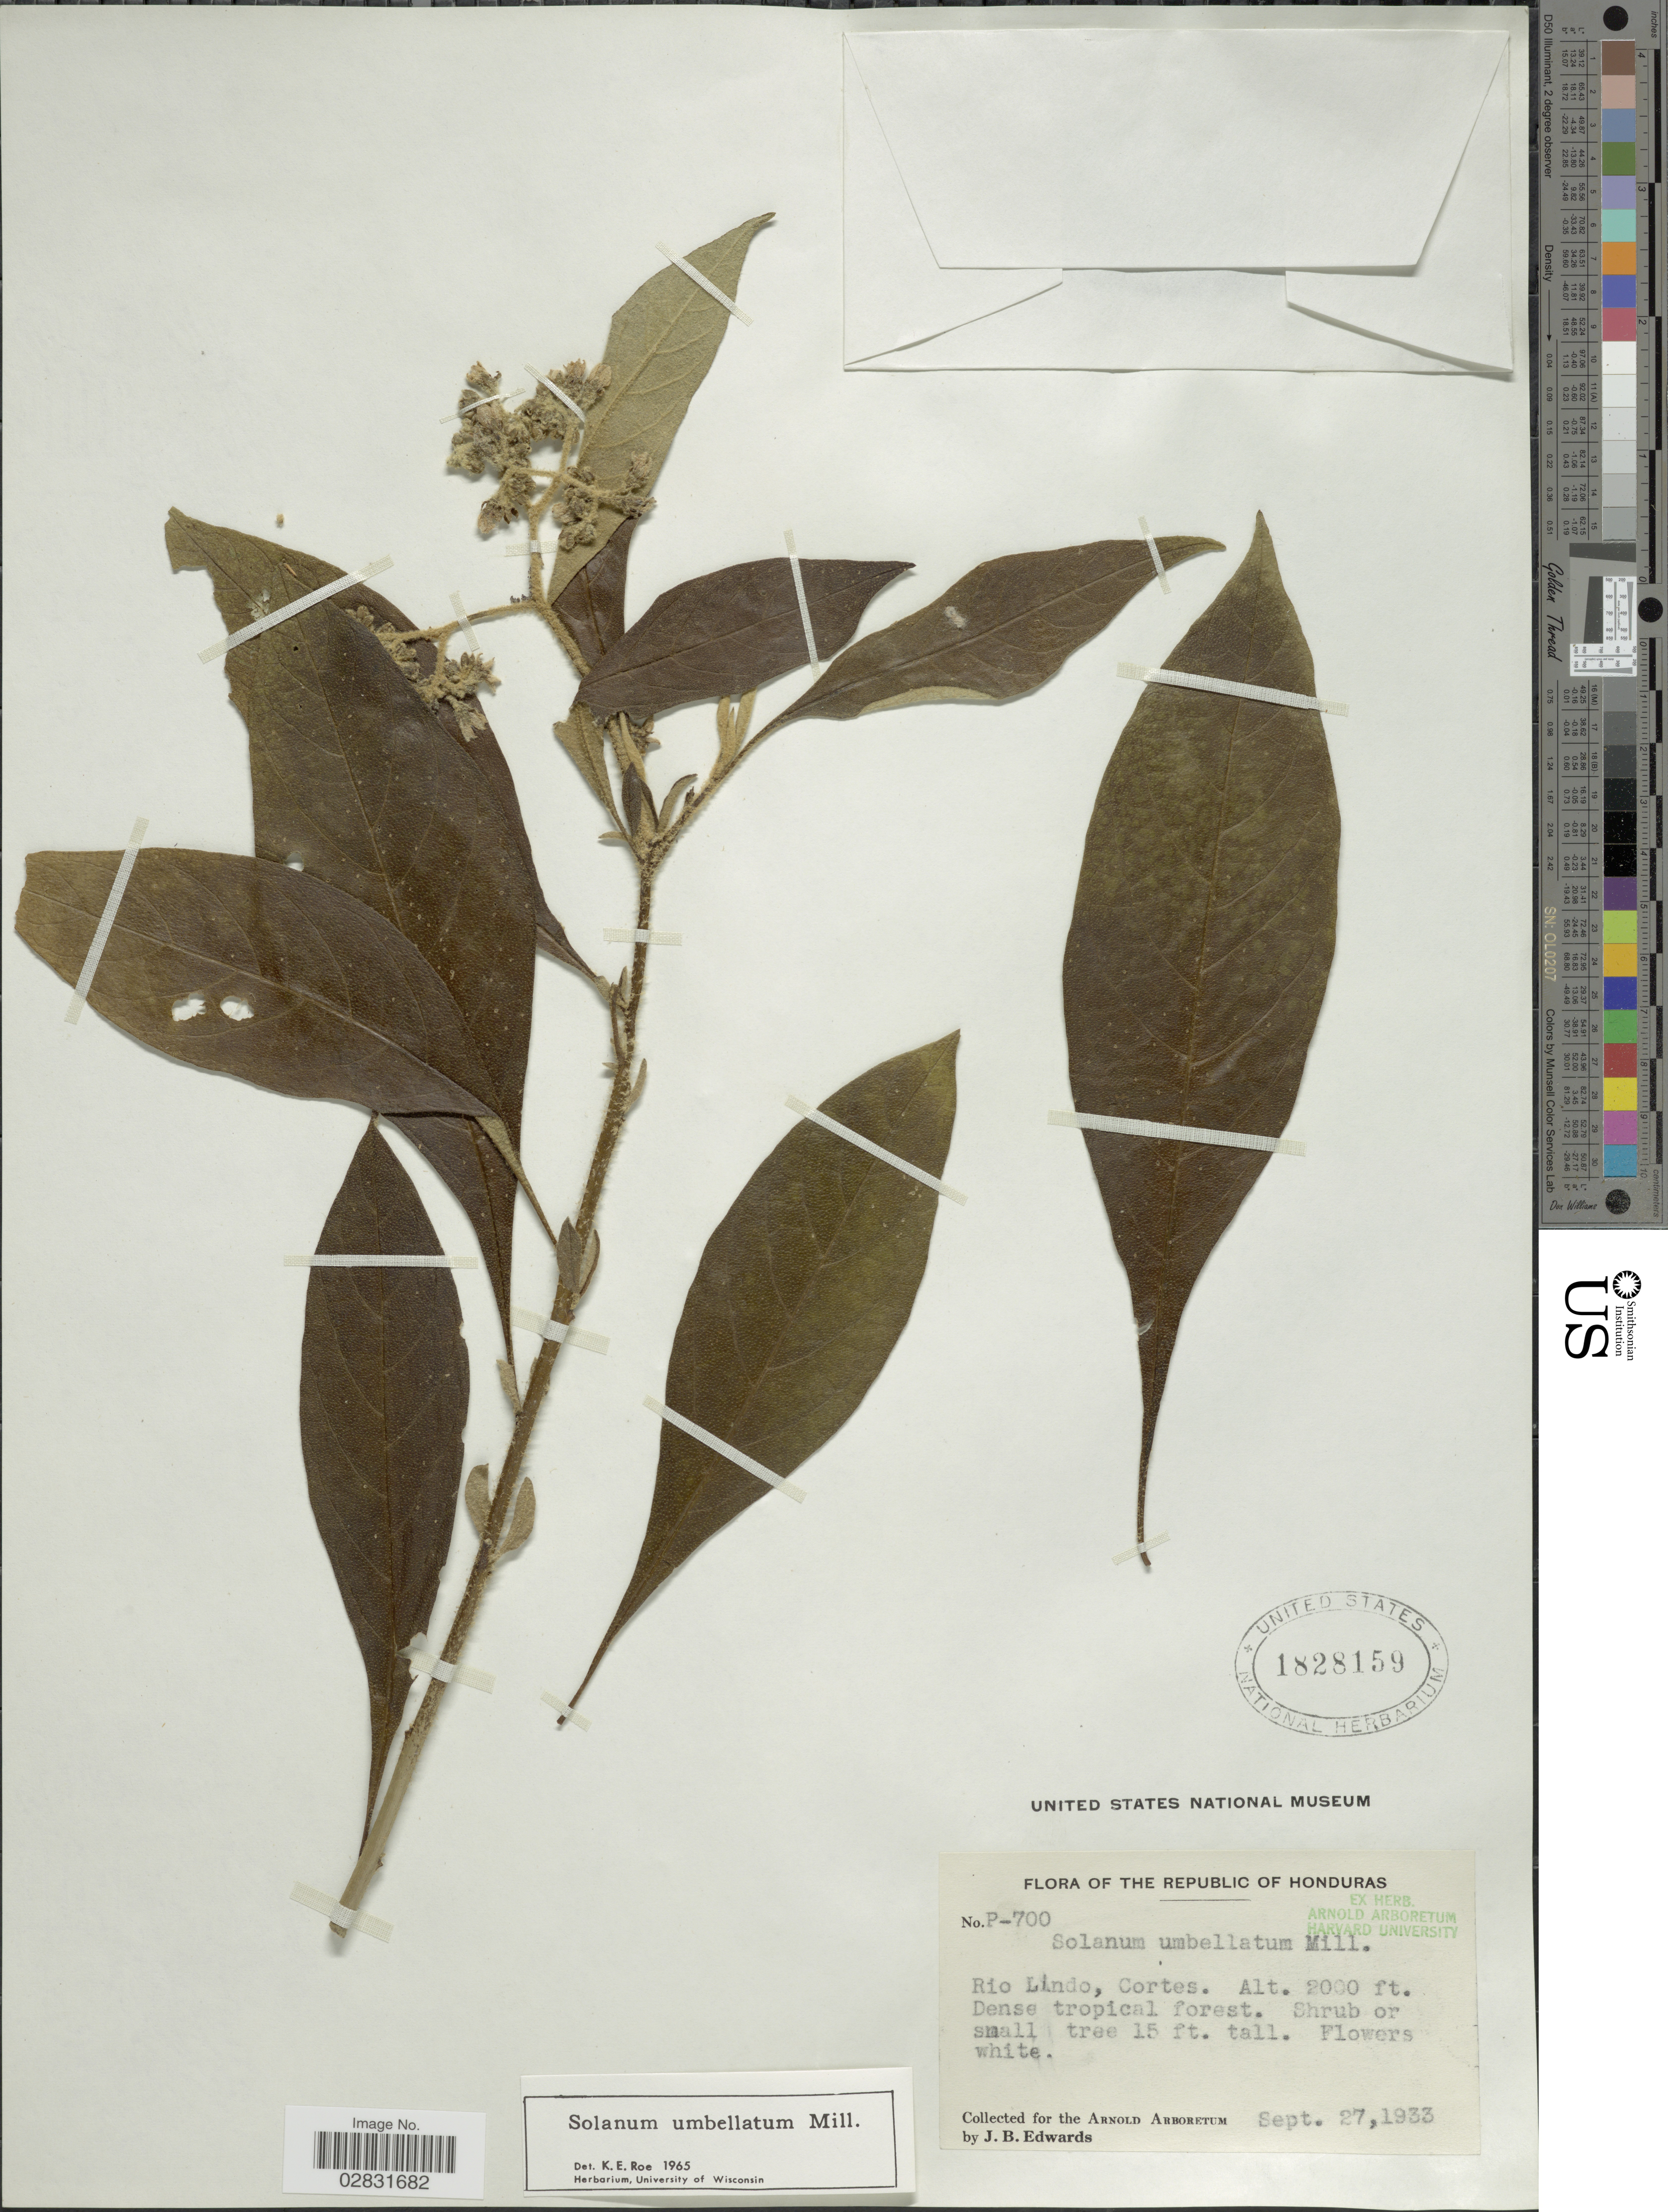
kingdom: Plantae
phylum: Tracheophyta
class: Magnoliopsida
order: Solanales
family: Solanaceae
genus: Solanum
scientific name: Solanum umbellatum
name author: Mill.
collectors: J. B. Edwards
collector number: P-700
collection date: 1933-09-27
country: Honduras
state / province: Cortés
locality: Rio Lindo.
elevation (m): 610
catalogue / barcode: US 1828159